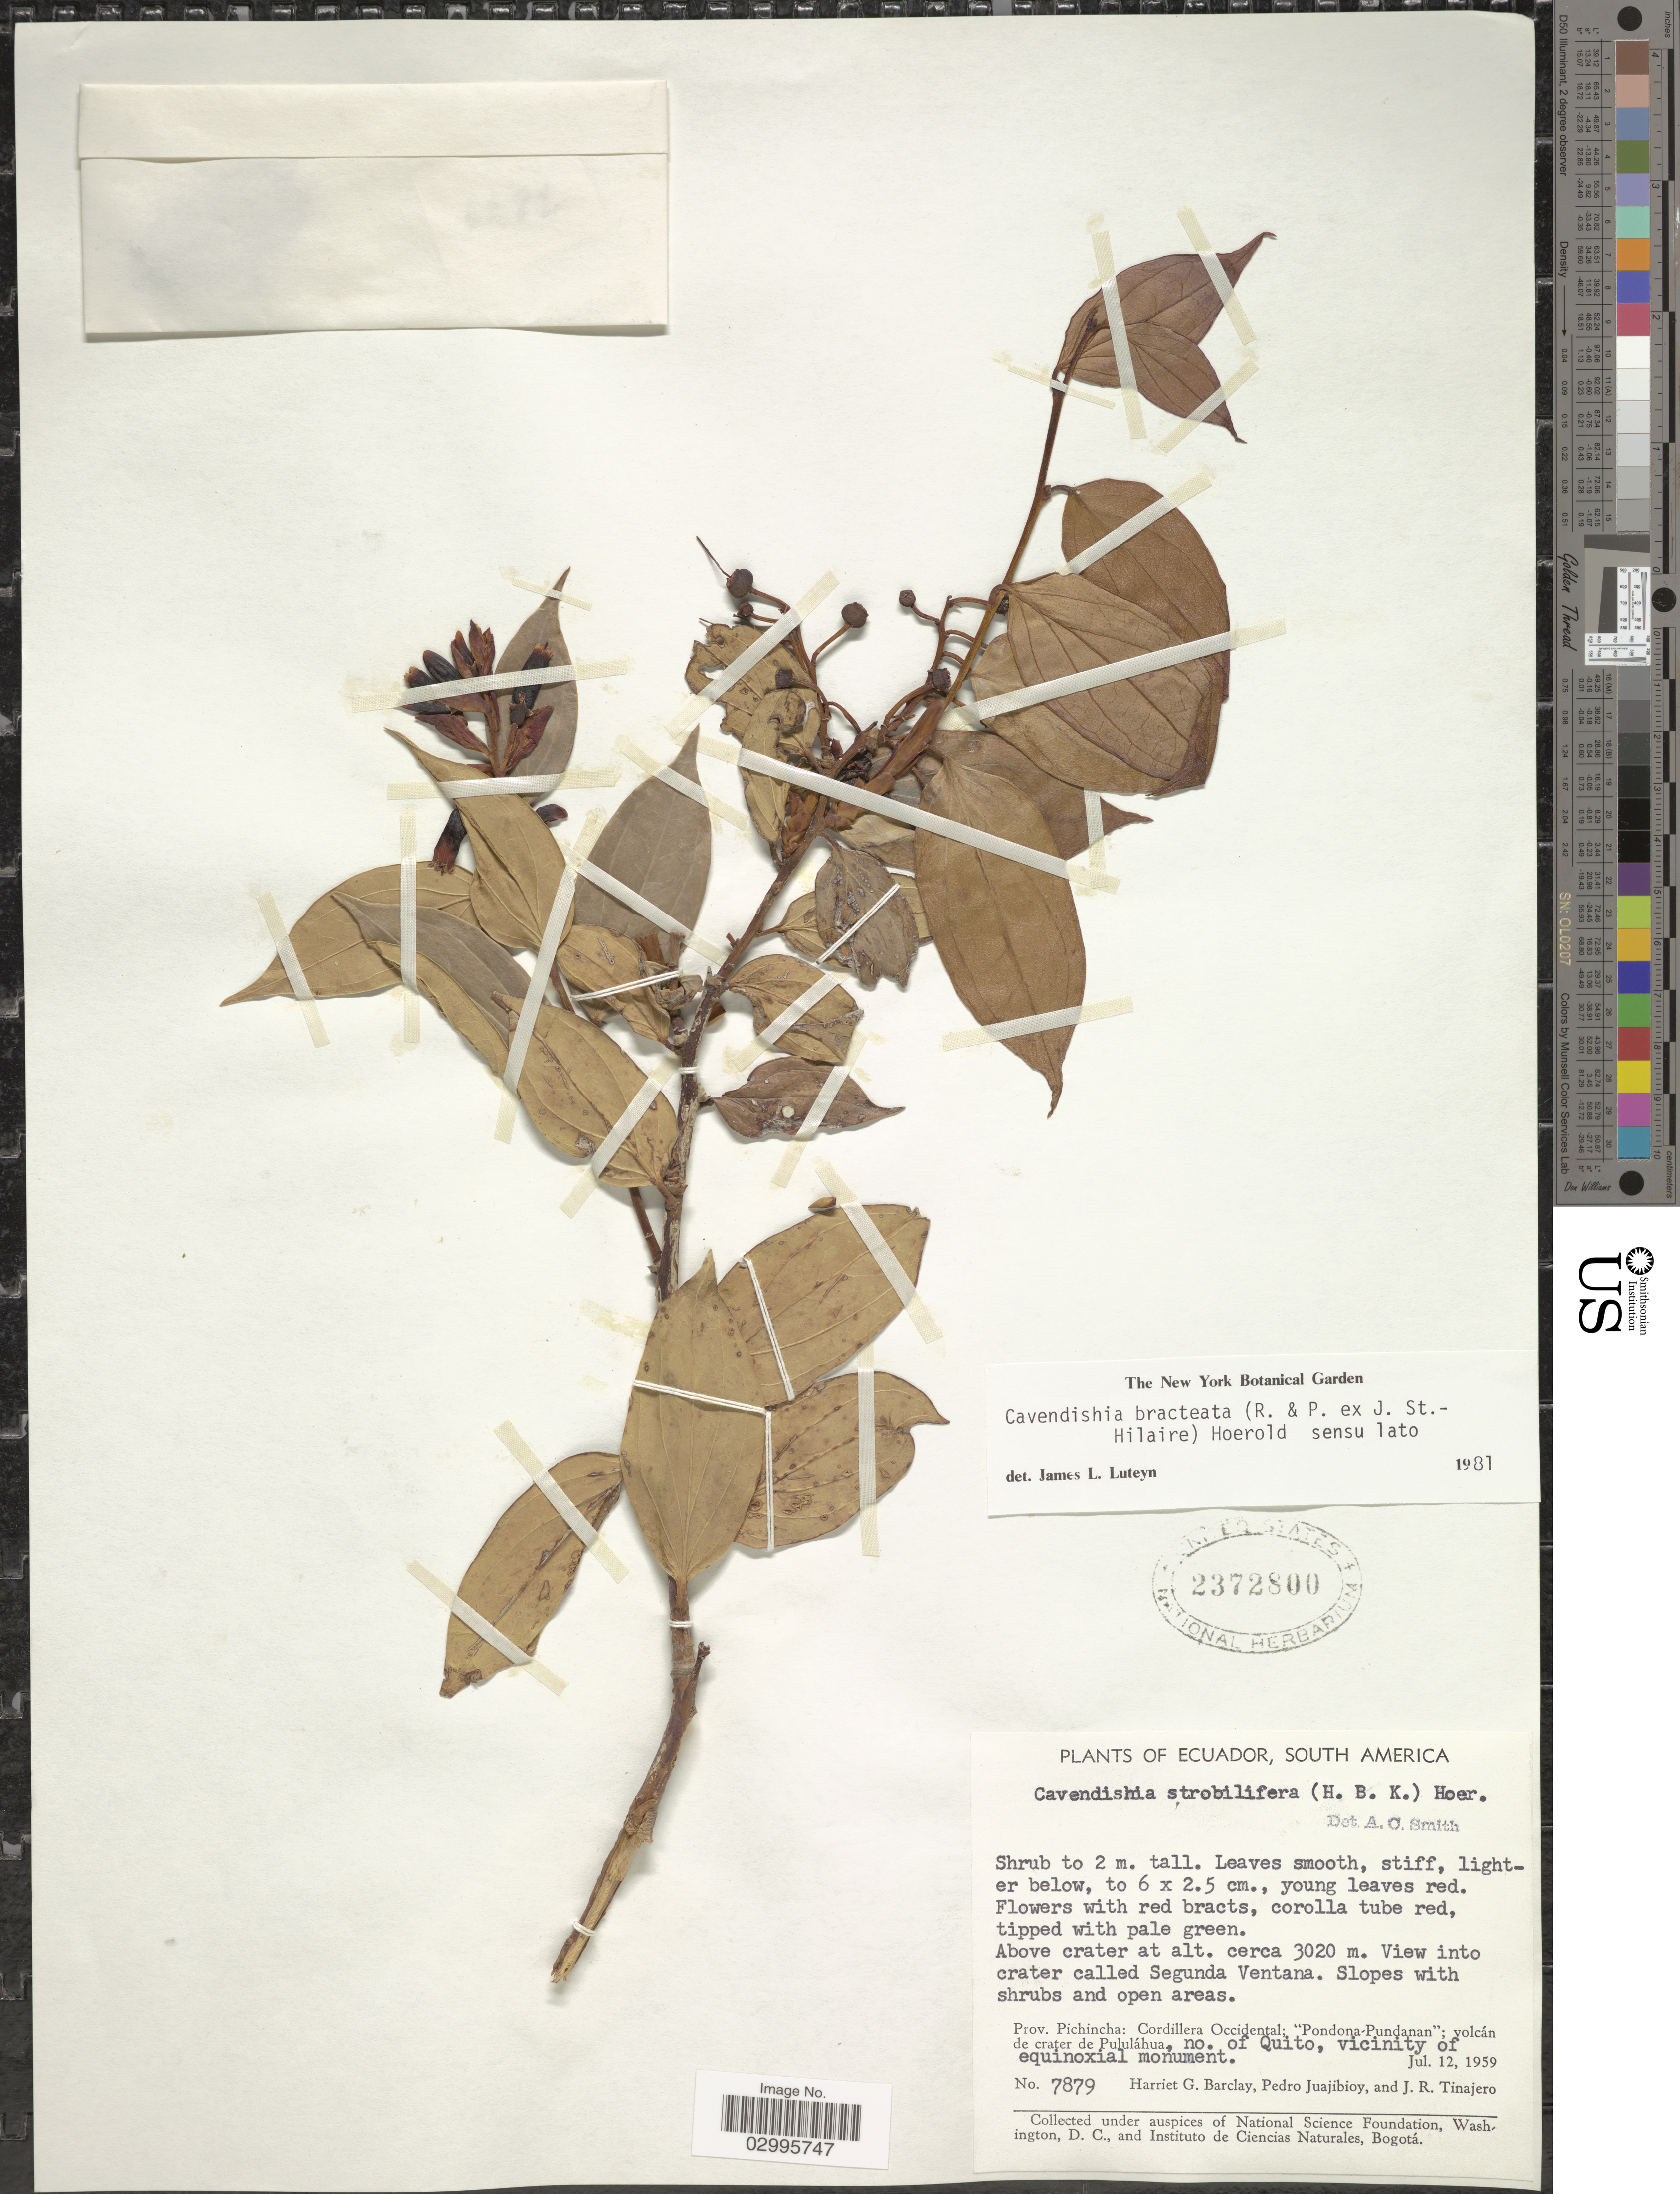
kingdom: Plantae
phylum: Tracheophyta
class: Magnoliopsida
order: Ericales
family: Ericaceae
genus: Cavendishia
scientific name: Cavendishia bracteata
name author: (Ruiz & Pav. ex J. St.-Hil.) Hoerold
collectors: H. G. Barclay, P. Juajibioy & J. Tinajero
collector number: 7879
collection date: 1959-07-12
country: Ecuador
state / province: Pichincha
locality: Above crater. View into crater called Segunda Ventana. Cordillera Occidental; "Pondona-Pundana"; volcán de crater de Pululáhua, no. of Quito, vicinity of equinoxial monument.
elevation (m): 3020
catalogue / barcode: US 2372800